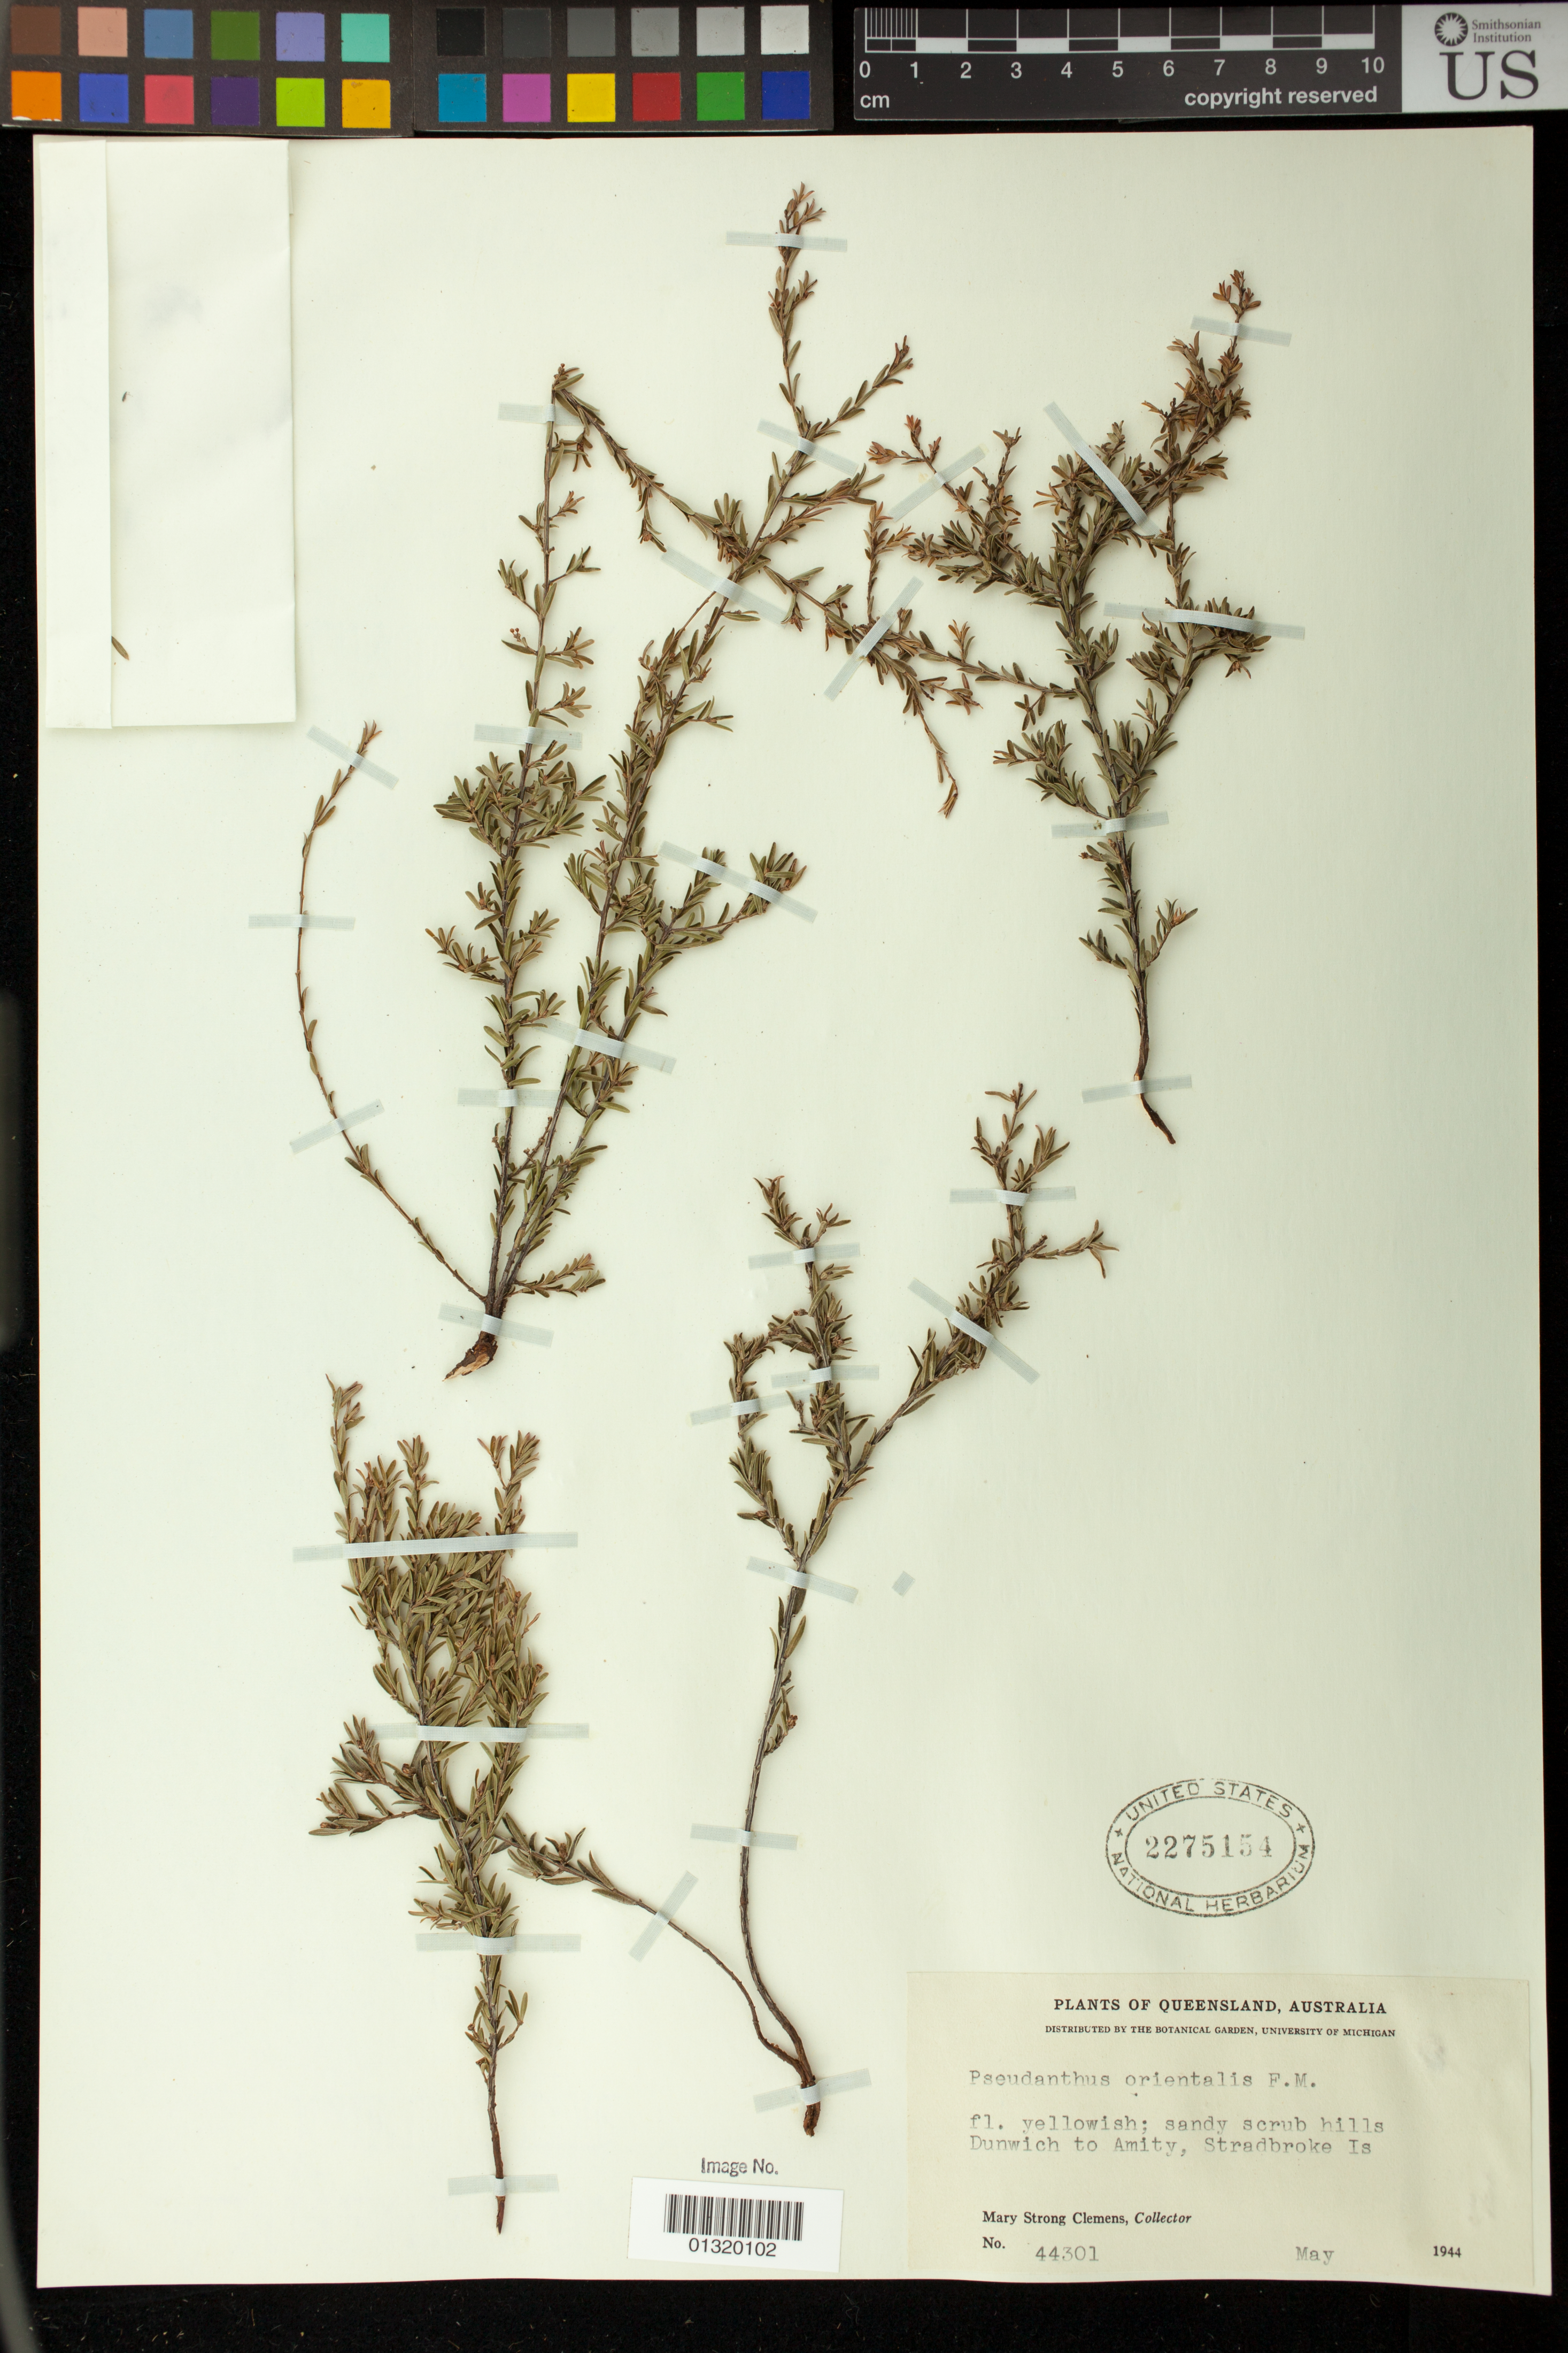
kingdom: Plantae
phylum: Tracheophyta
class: Magnoliopsida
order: Malpighiales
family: Picrodendraceae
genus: Pseudanthus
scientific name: Pseudanthus divaricatissimus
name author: (Müll. Arg.) Benth.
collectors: M. S. Clemens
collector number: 44301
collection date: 1944-05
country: Australia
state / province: Queensland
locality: Dunwich to Amity, Stradbroke Is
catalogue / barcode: US 2275154